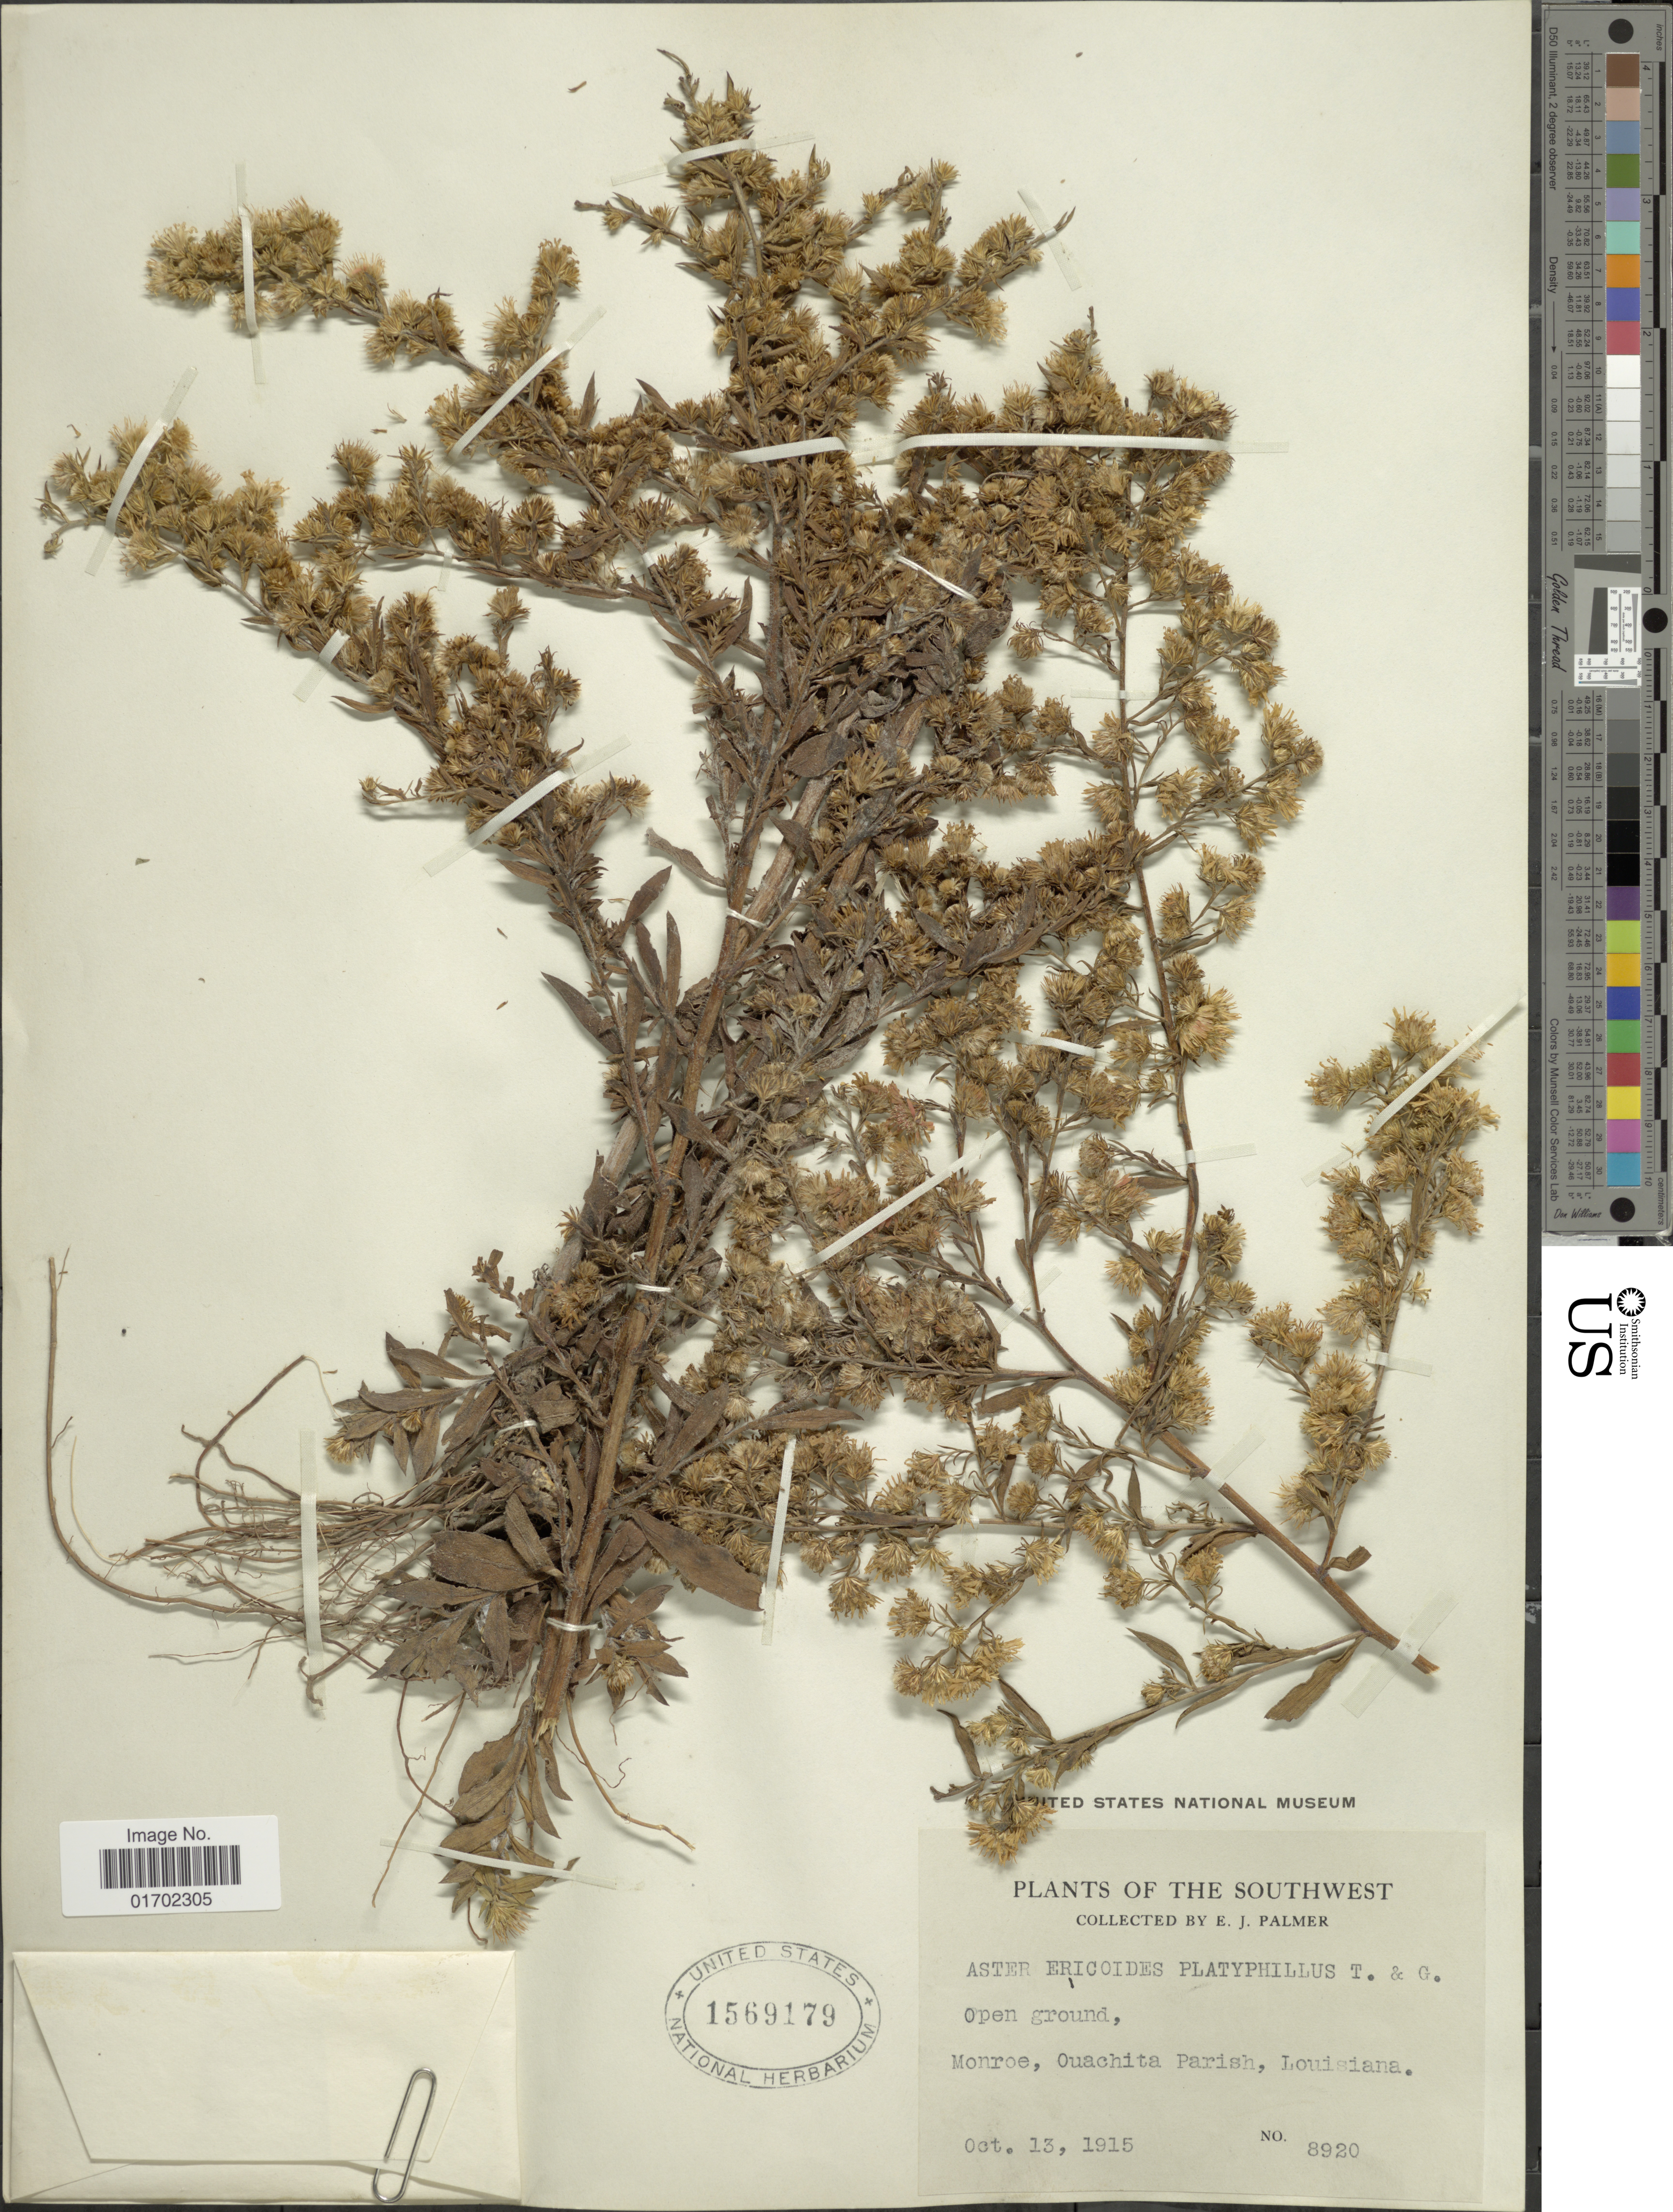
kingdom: Plantae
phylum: Tracheophyta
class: Magnoliopsida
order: Asterales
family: Asteraceae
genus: Symphyotrichum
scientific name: Symphyotrichum pilosum var. pilosum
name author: (Willd.) G.L. Nesom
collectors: E. J. Palmer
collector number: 8920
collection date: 1915-10-13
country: United States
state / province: Louisiana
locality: The Southwest, Monroe, Ouachita Parish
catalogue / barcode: US 1569179